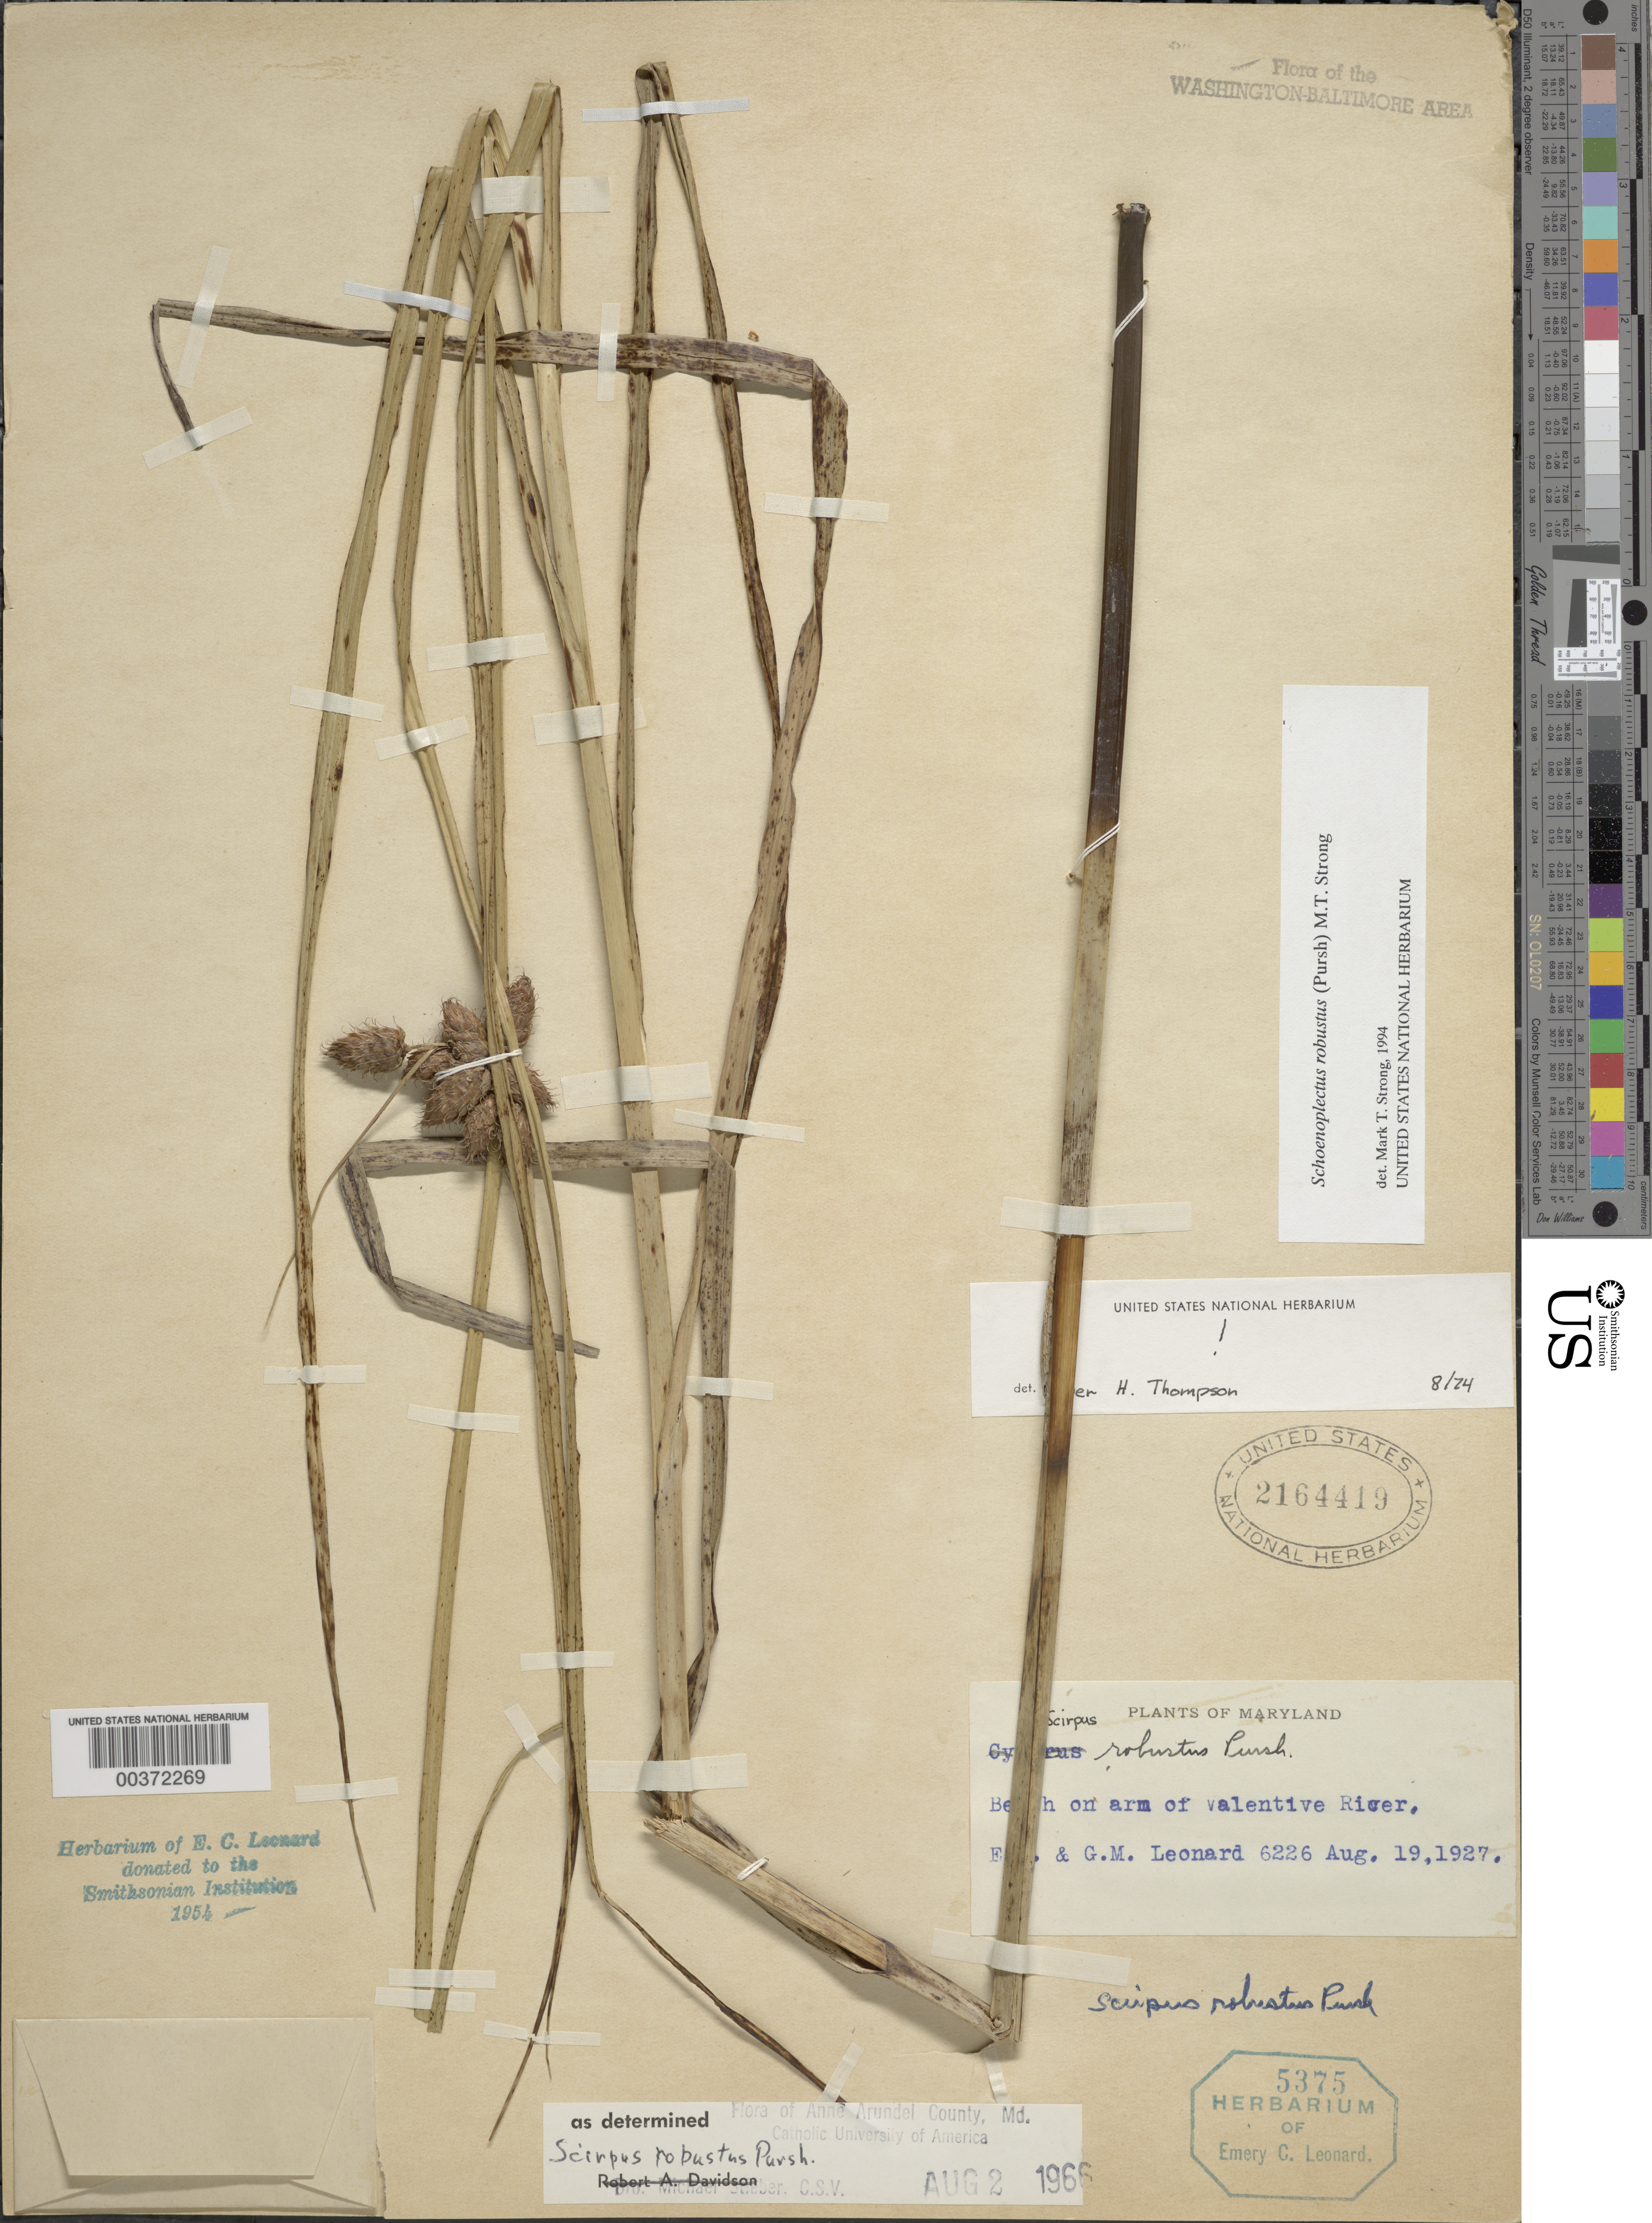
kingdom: Plantae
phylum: Tracheophyta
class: Liliopsida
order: Poales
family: Cyperaceae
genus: Bolboschoenus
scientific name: Bolboschoenus robustus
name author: (Pursh) Soják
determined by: Strong, M. T., (US), Smithsonian Institution - National Museum of Natural History (UNITED STATES)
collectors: E. C. Leonard & G. M. Leonard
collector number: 6226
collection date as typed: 19 Aug 1927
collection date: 1927-08-19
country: United States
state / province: Maryland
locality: Valentine River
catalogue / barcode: US 2164419